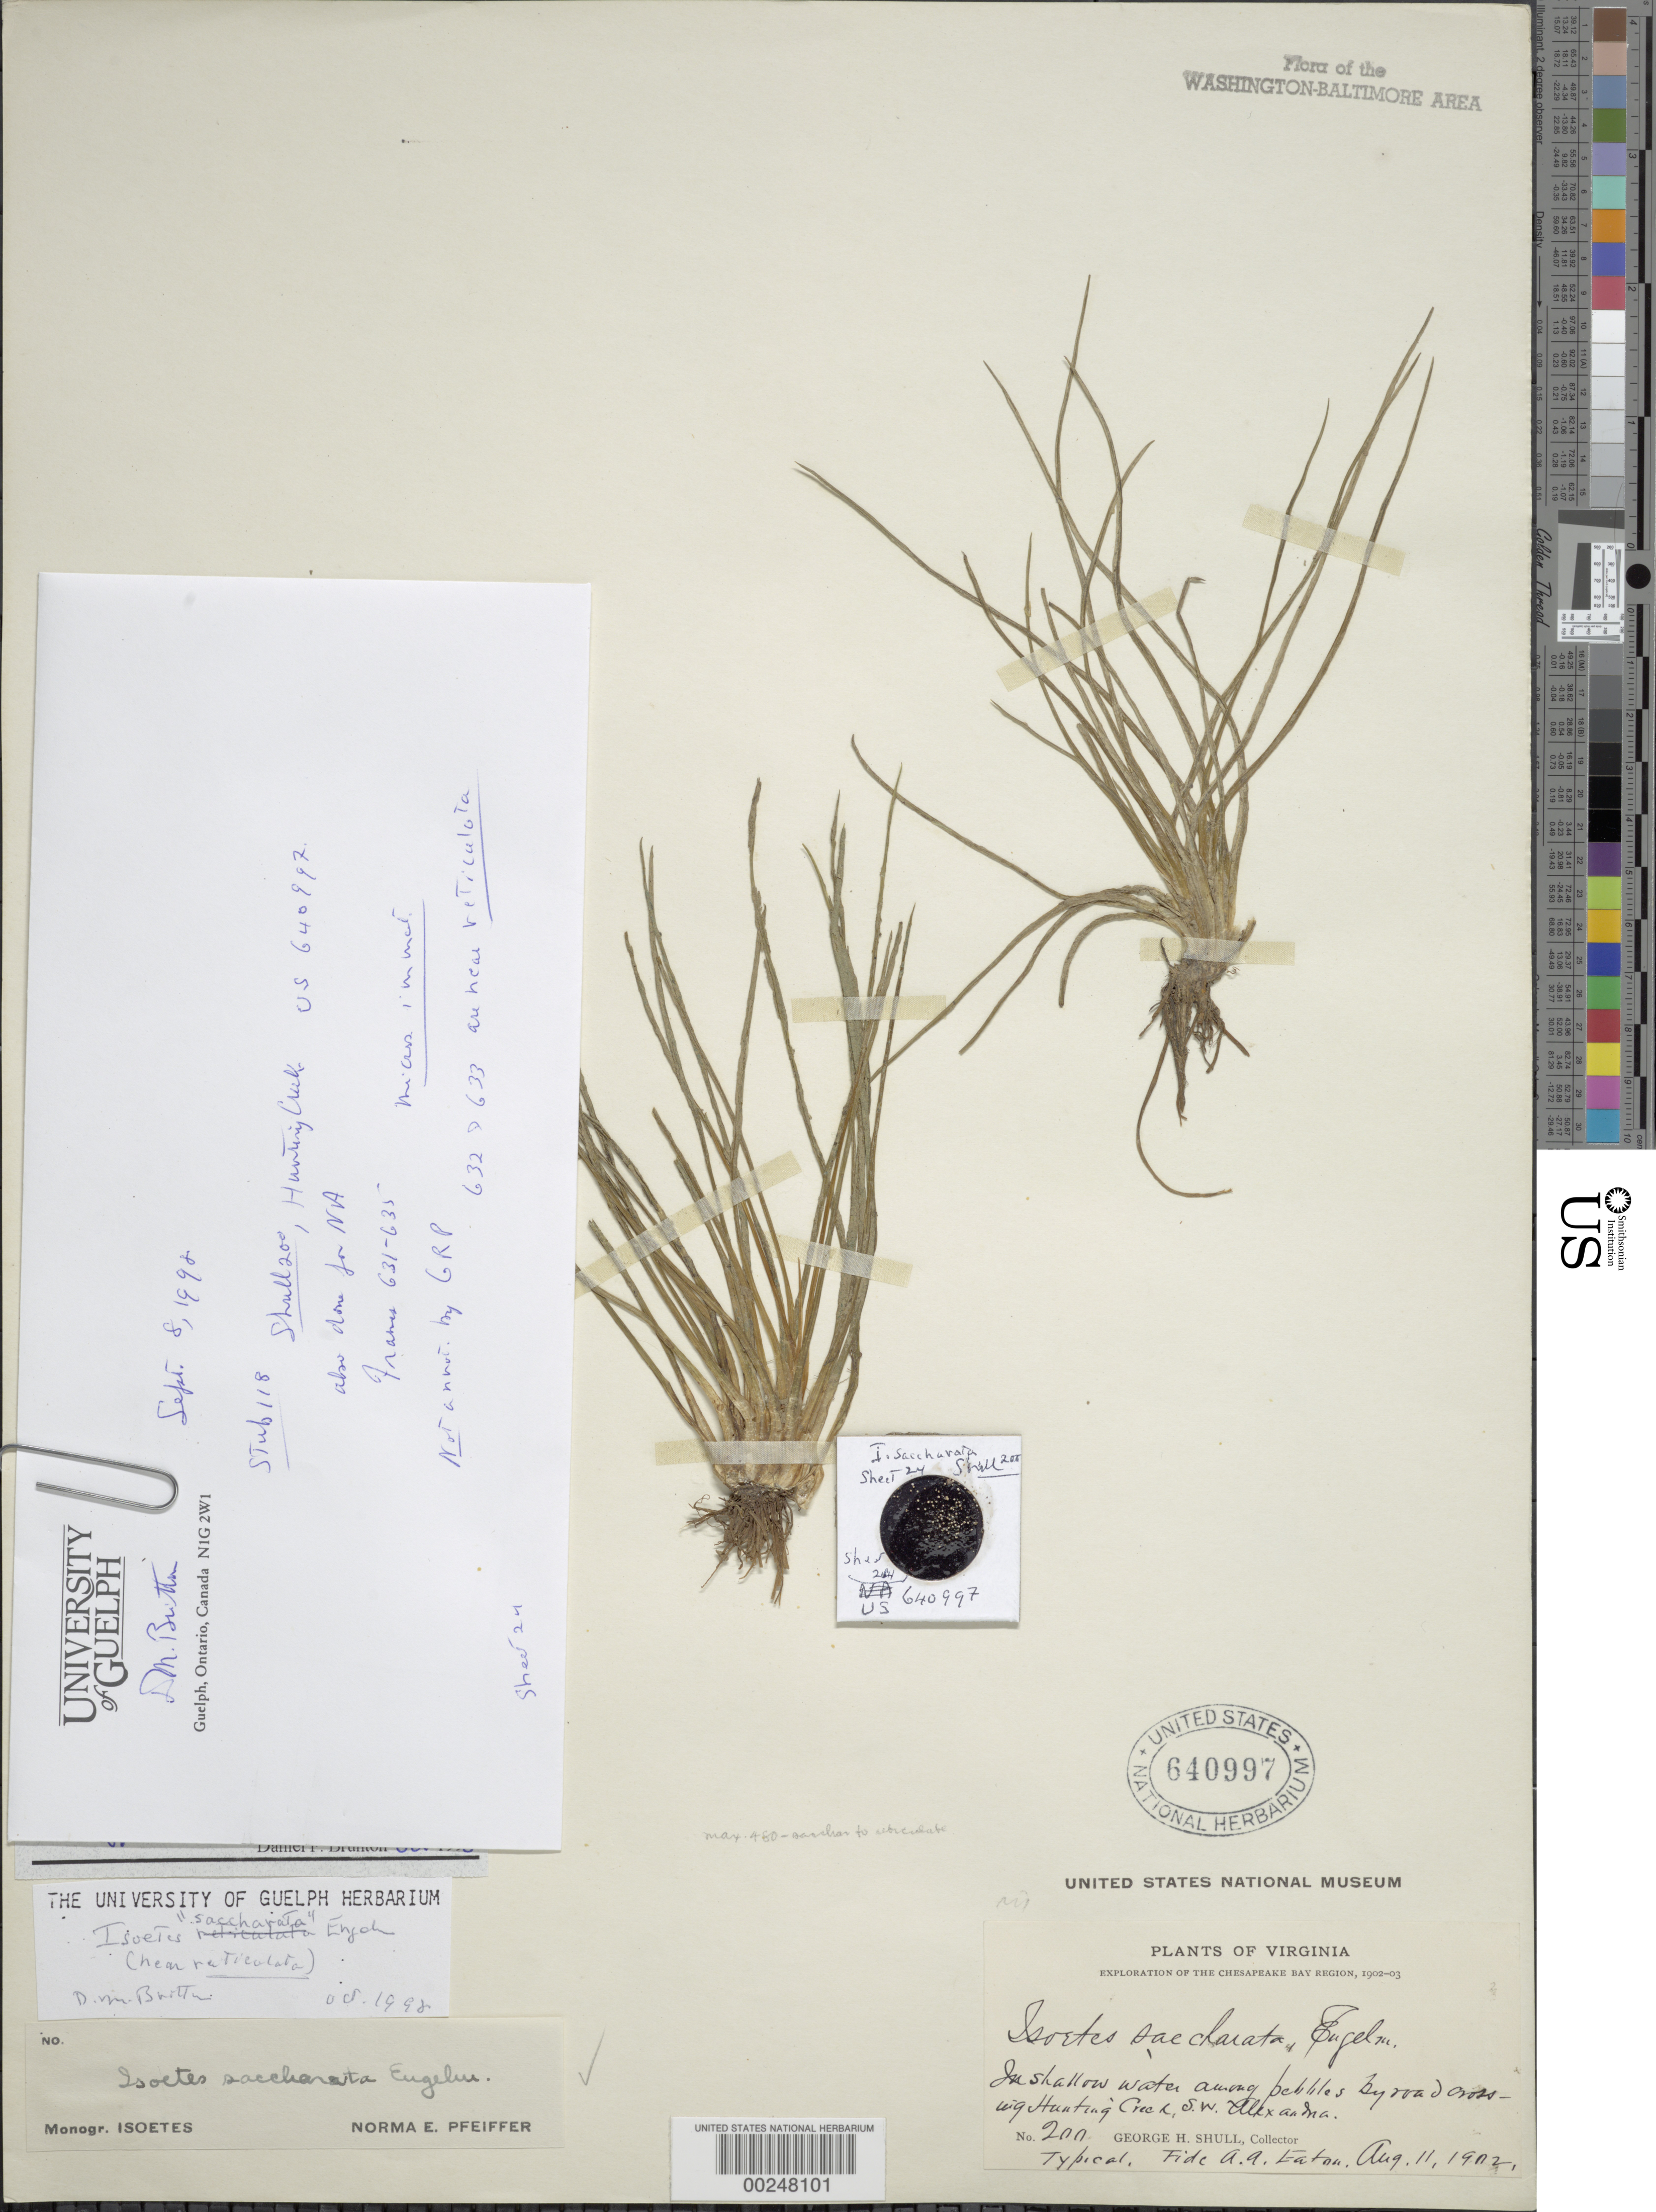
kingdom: Plantae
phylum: Tracheophyta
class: Lycopodiopsida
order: Isoetales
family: Isoetaceae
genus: Isoetes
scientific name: Isoetes riparia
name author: Engelm. ex A. Braun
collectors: G. H. Shull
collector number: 200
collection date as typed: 11 Aug 1902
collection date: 1902-08-11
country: United States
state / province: Virginia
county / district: Fairfax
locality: Hunting Creek Crossing, southwest of Alexandria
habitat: In shallow water among pebbles by road crossing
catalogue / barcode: US 640997